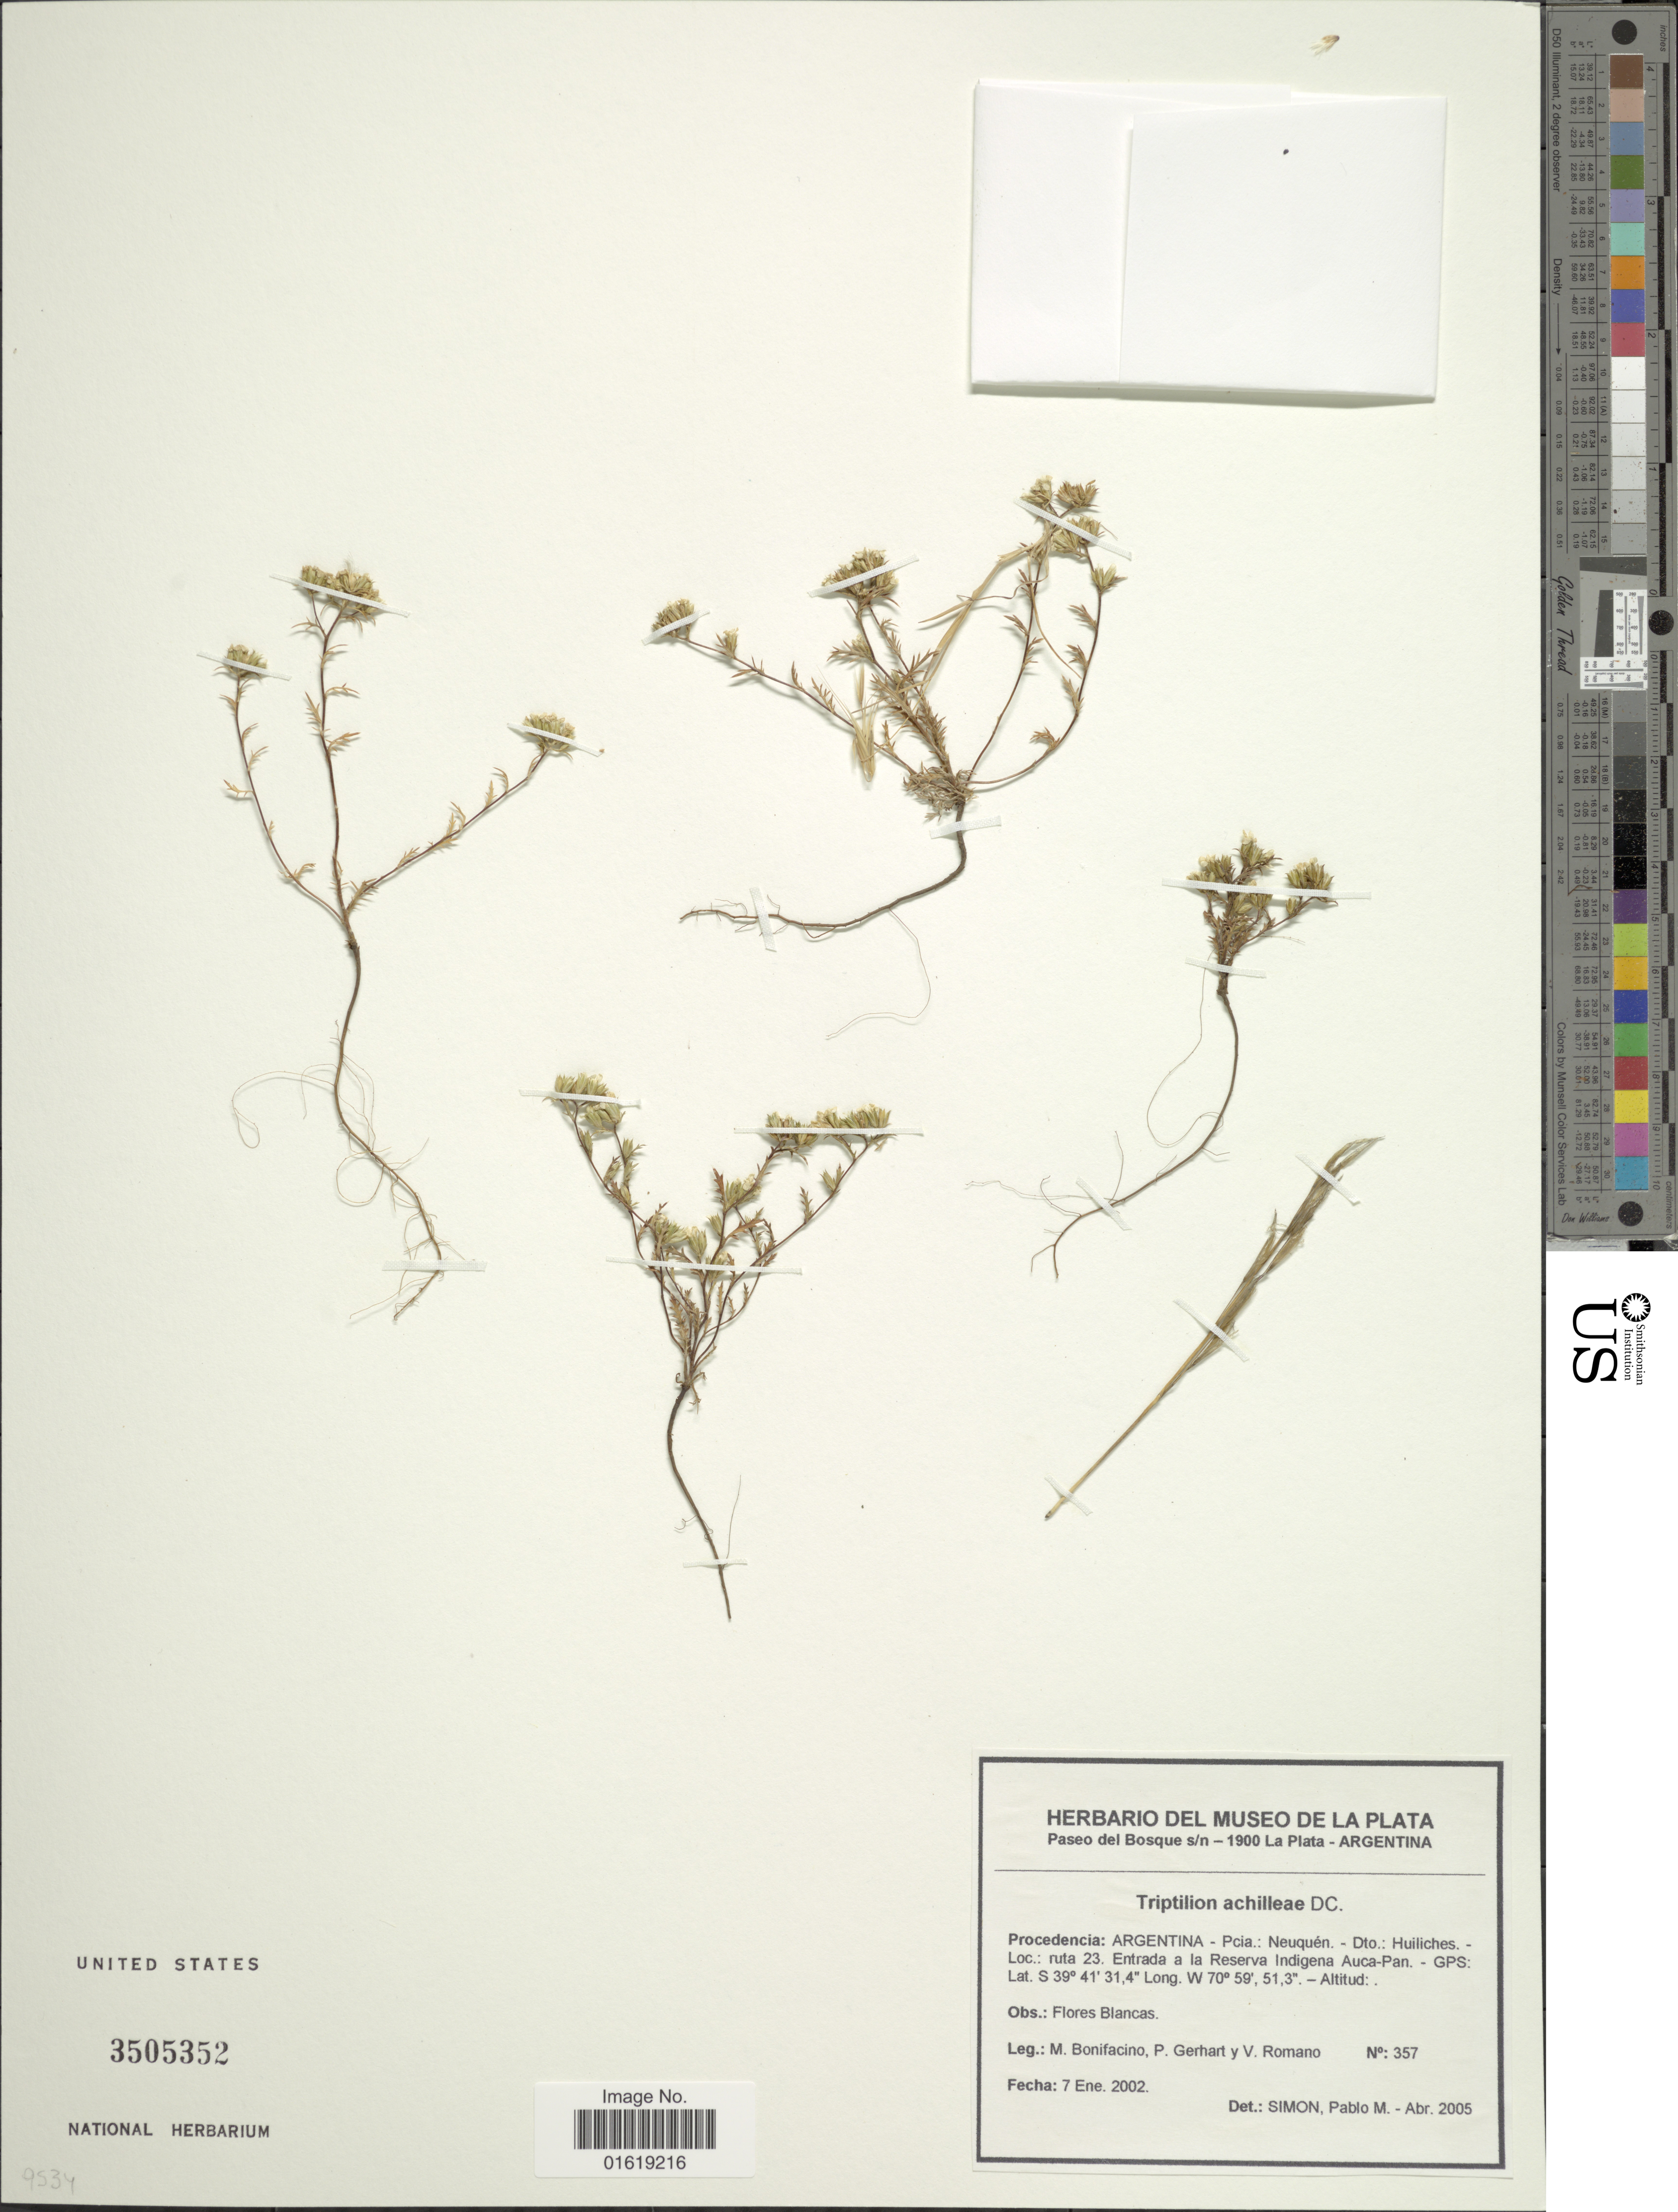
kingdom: Plantae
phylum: Tracheophyta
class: Magnoliopsida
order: Asterales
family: Asteraceae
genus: Triptilion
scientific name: Triptilion achilleae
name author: DC.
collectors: M. Bonifacino, P. Gerhart & V. Romano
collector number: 0357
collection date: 2002-01-07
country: Argentina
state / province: Neuquen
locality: Argentina - Pcia.: Neuquén - Dto.: Huiliches. Ruta 23. Entrada a la Reserva Indigena Auca-Pan.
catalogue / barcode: US 3505352